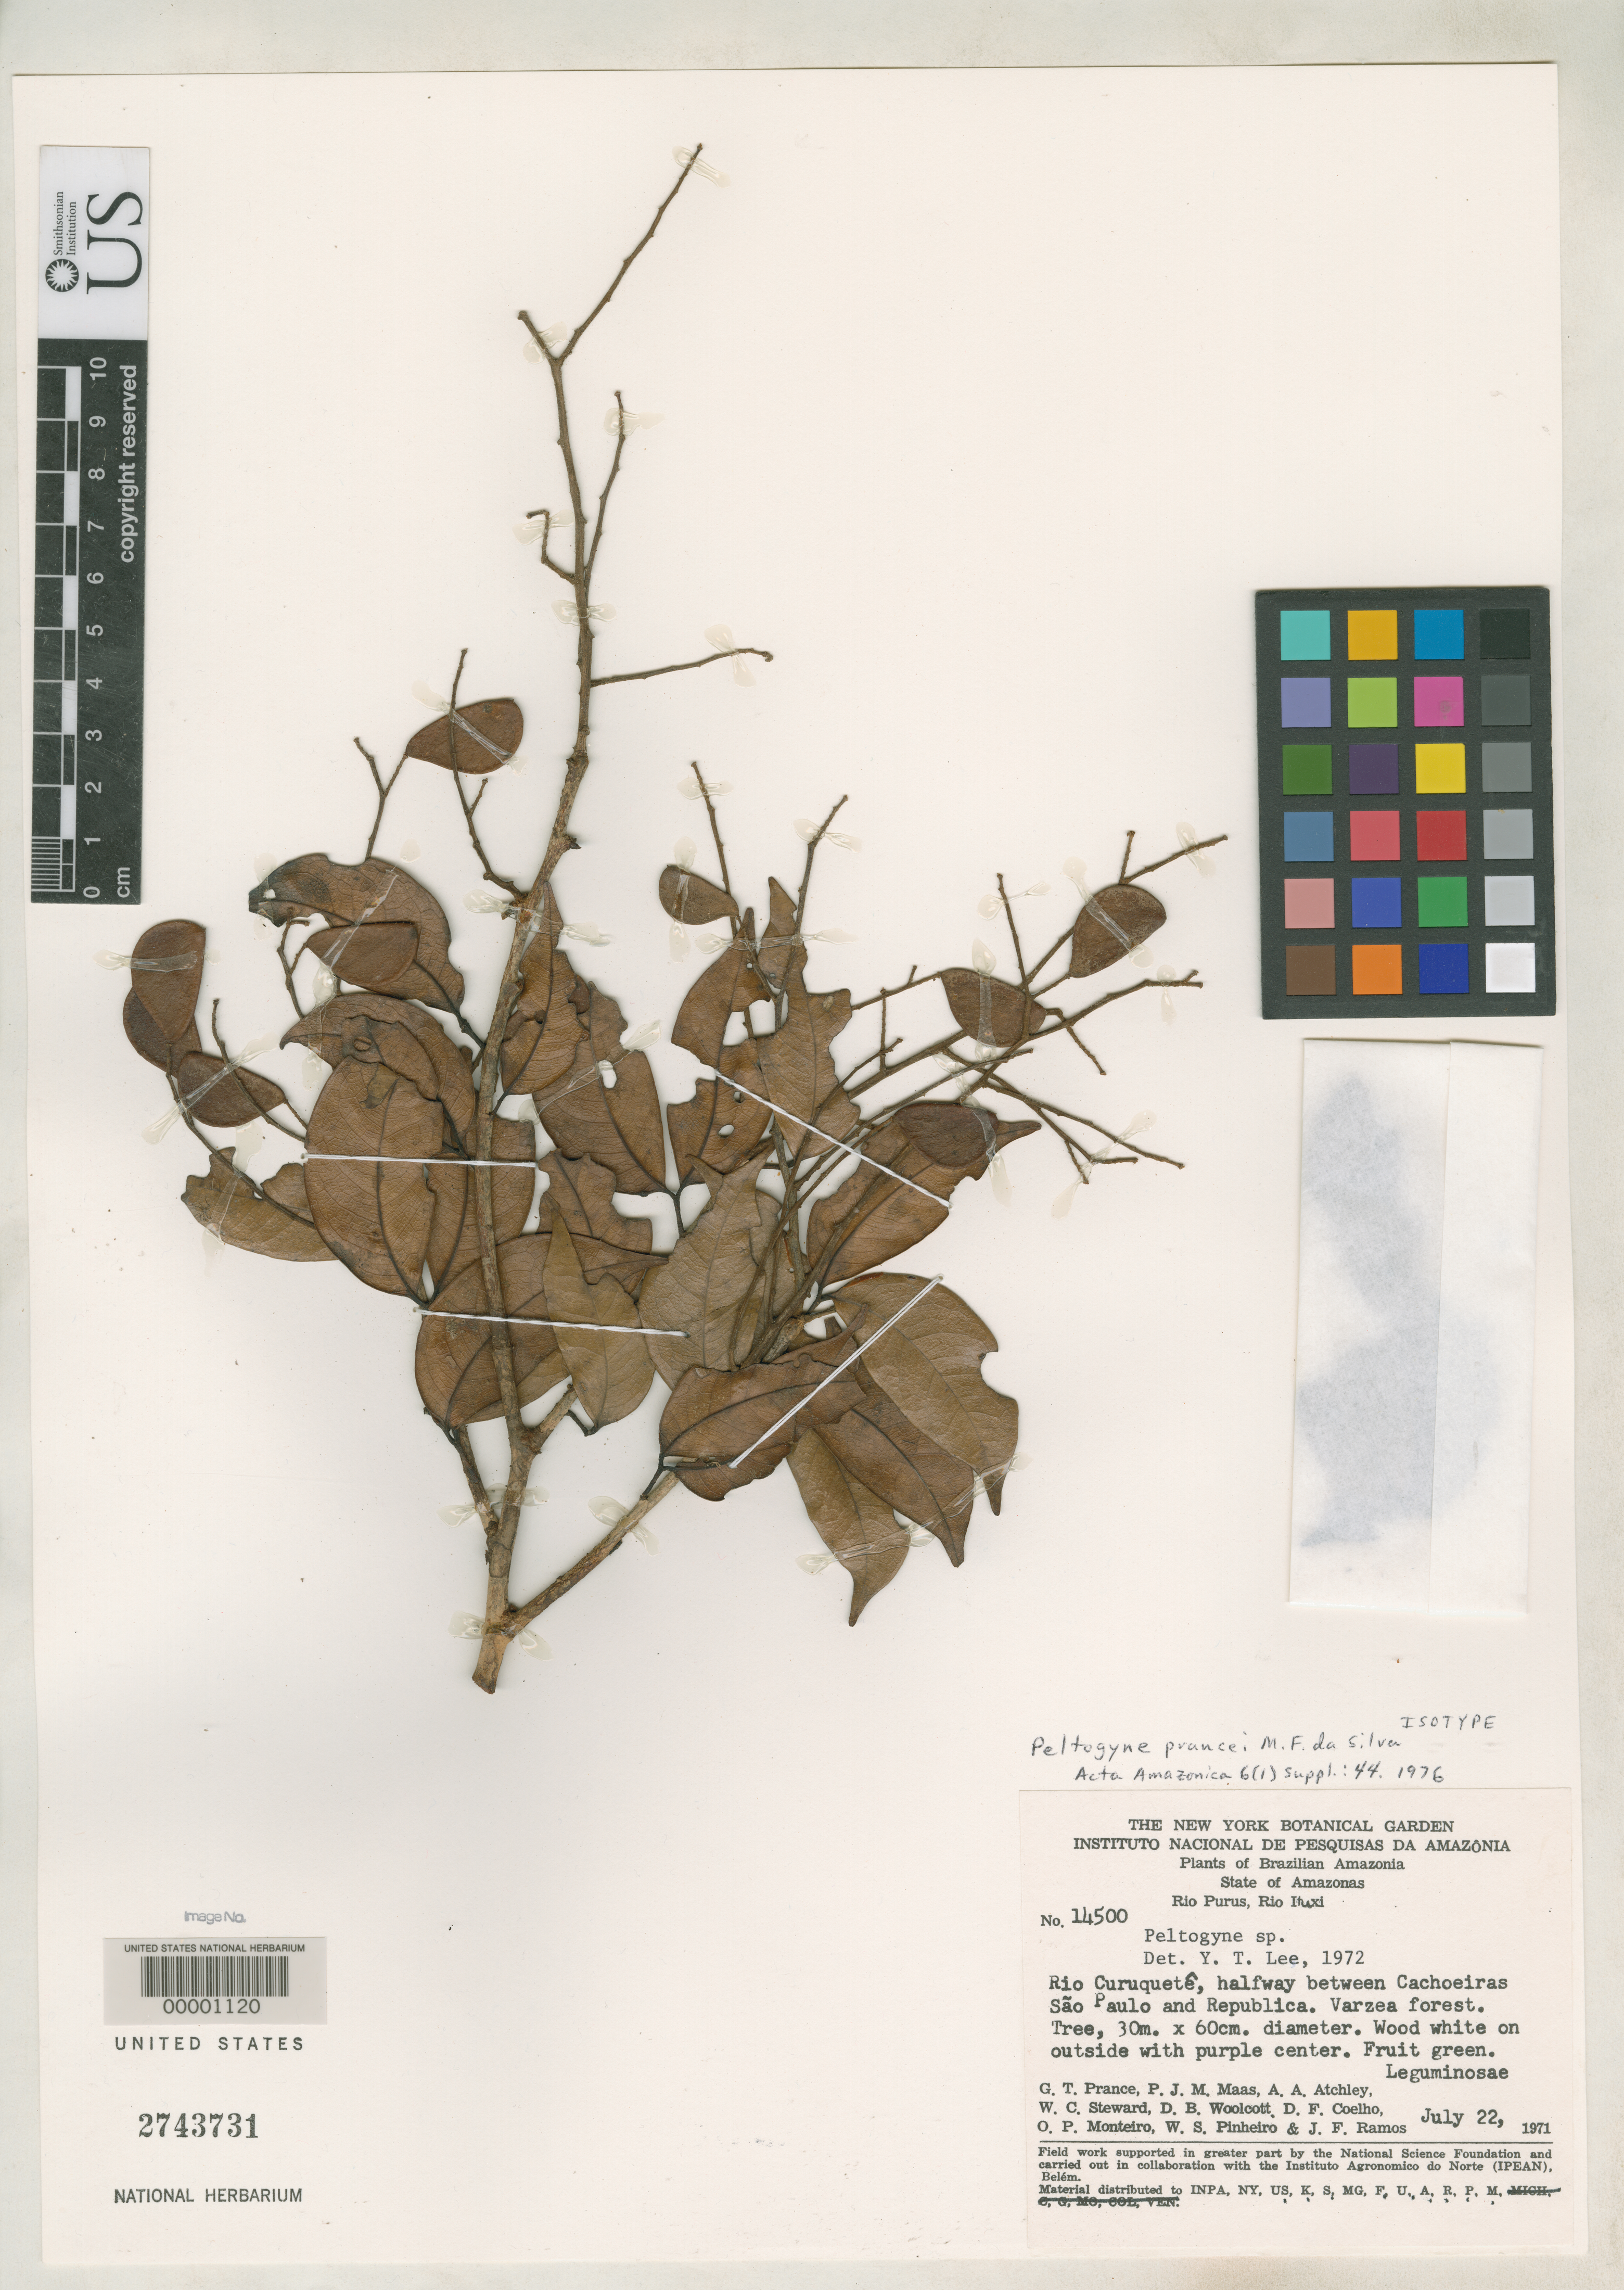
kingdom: Plantae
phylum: Tracheophyta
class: Magnoliopsida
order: Fabales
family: Fabaceae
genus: Peltogyne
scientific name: Peltogyne prancei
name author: M.F. Silva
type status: Isotype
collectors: G. T. Prance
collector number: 14500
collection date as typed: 22 Jul 1971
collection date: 1971-07-22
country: Brazil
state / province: Amazonas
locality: Rio Curuquete, halfway between Cachoeiras, Sao Paulo and Republica.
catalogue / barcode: US 2743731